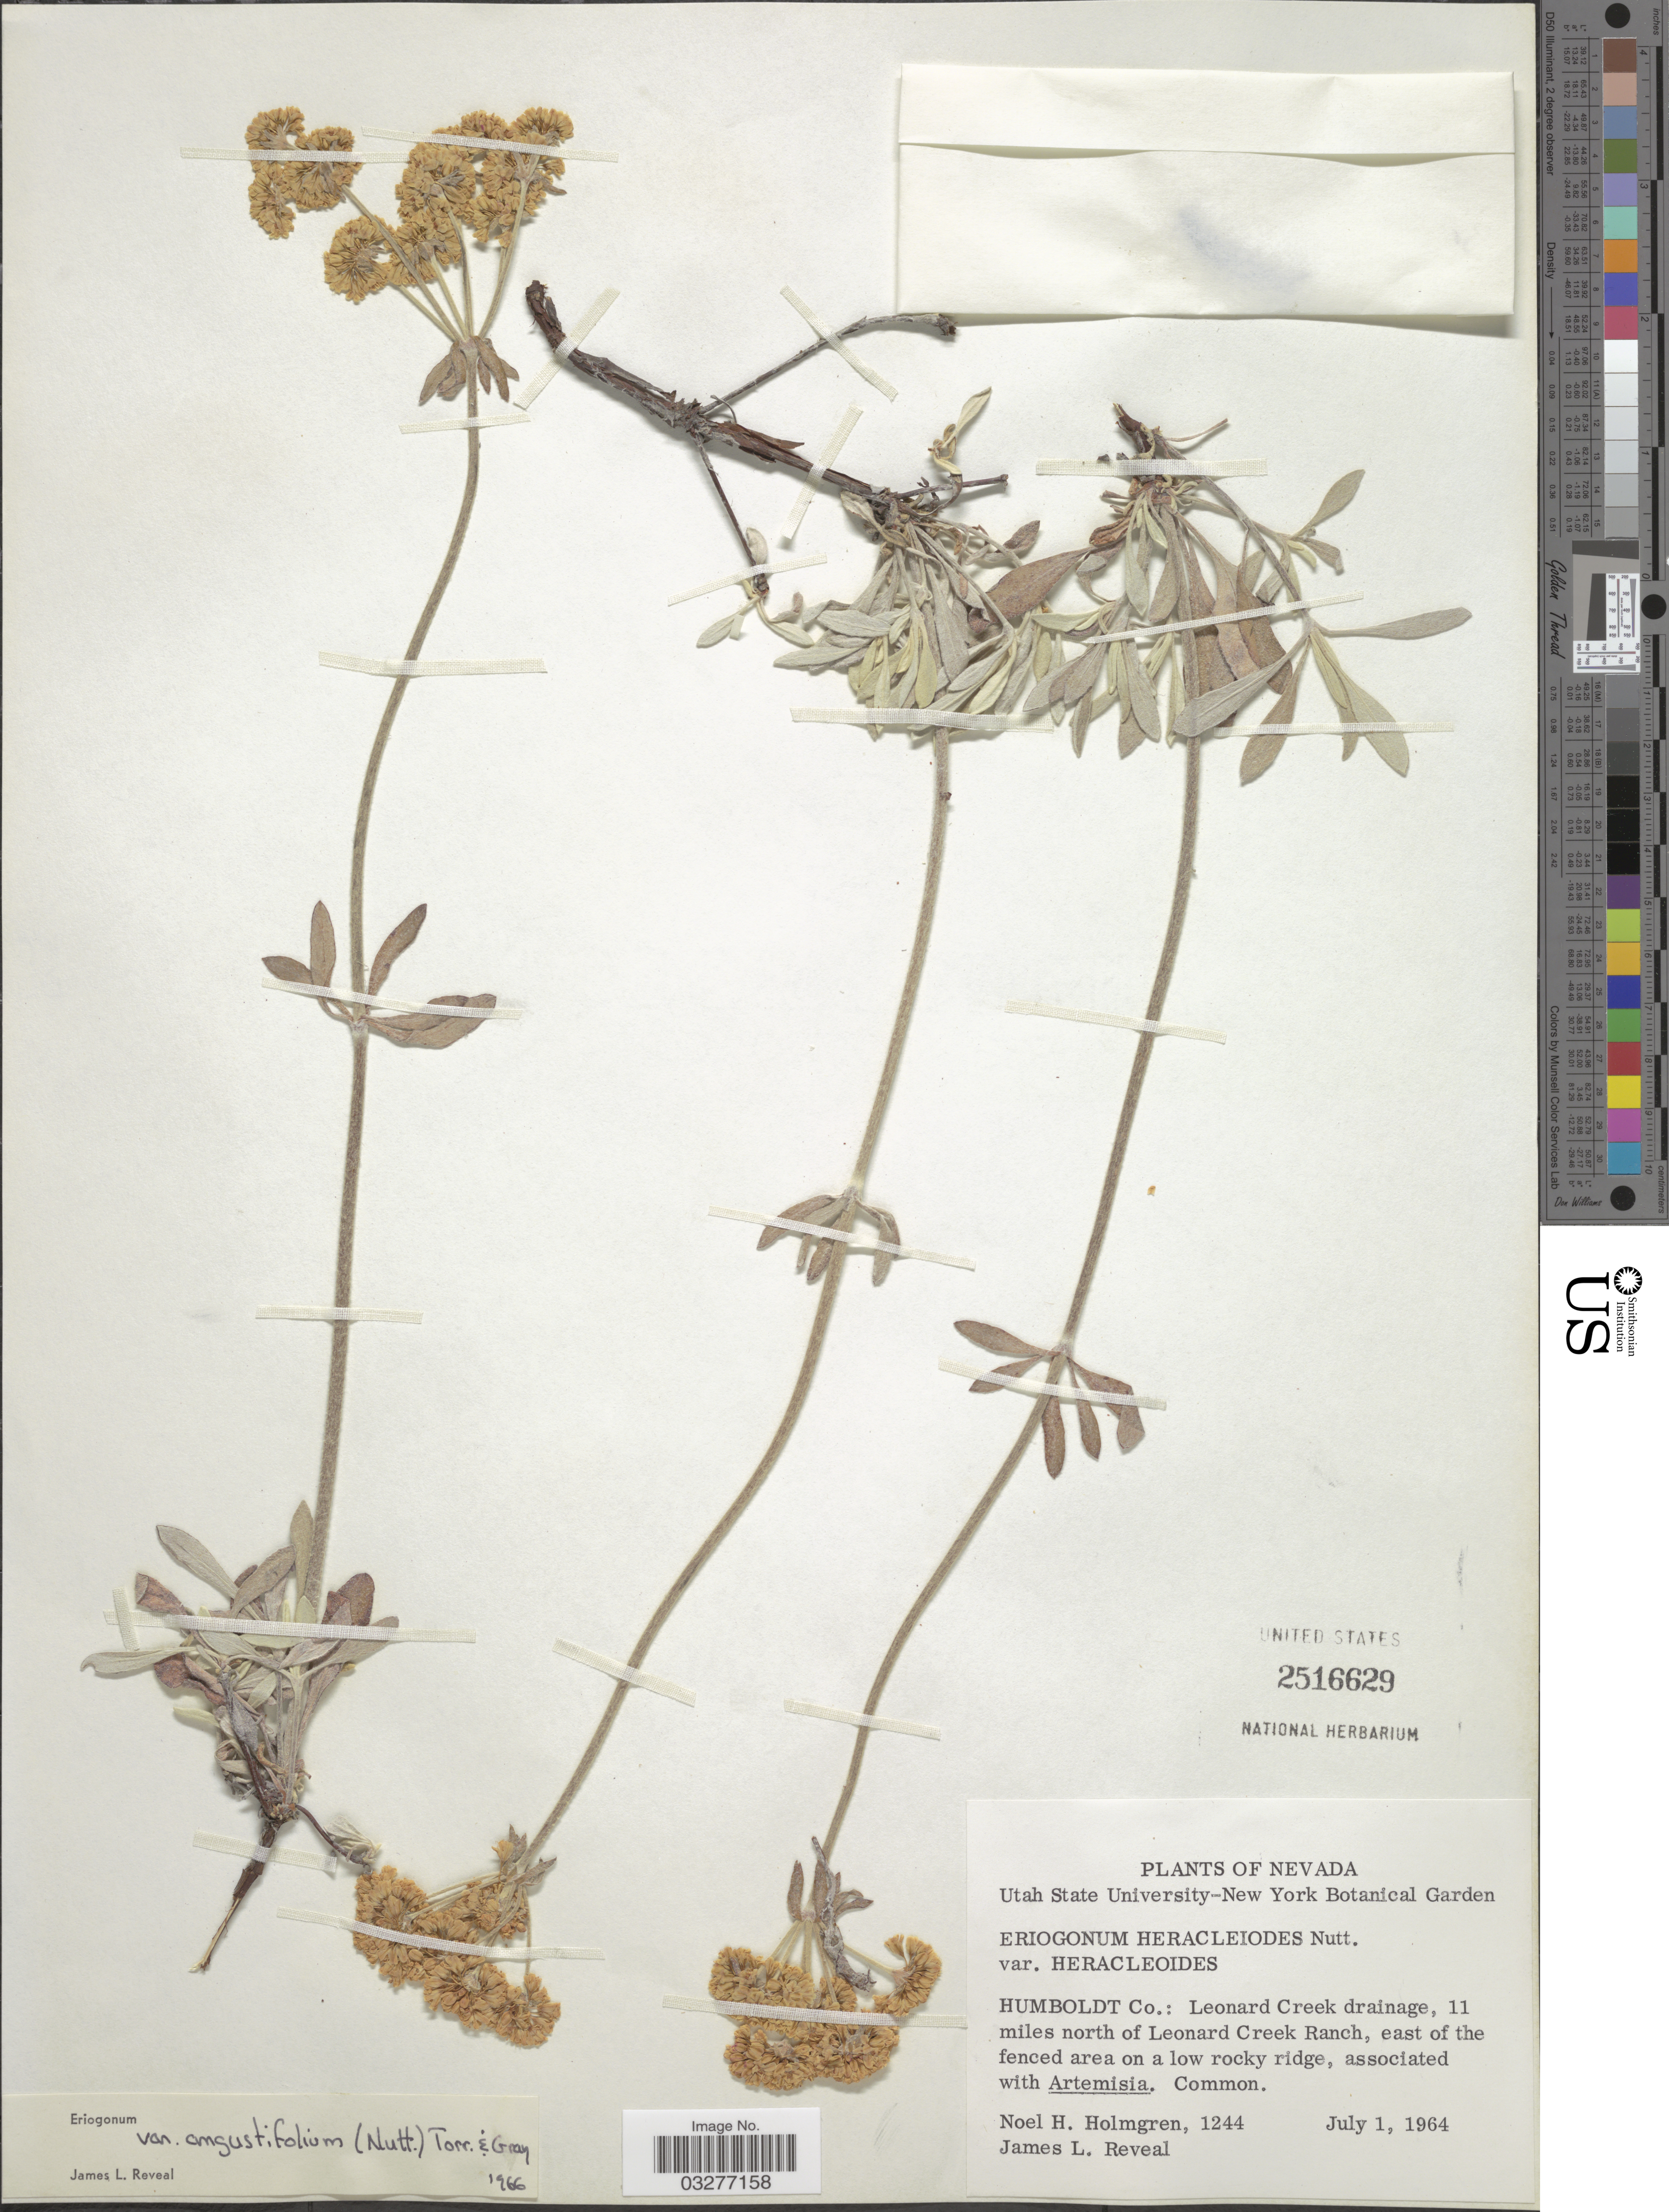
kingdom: Plantae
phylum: Tracheophyta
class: Magnoliopsida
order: Caryophyllales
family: Polygonaceae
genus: Eriogonum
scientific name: Eriogonum heracleoides var. heracleoides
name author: Nutt.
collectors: N. H. Holmgren & J. L. Reveal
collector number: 1244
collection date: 1964-07-01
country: United States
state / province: Nevada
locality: Humboldt Co.: Leonard Creek drainage, 11 miles north of Leonard Creek Ranch, east of the fenced area on a low rocky bridge.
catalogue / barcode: US 2516629